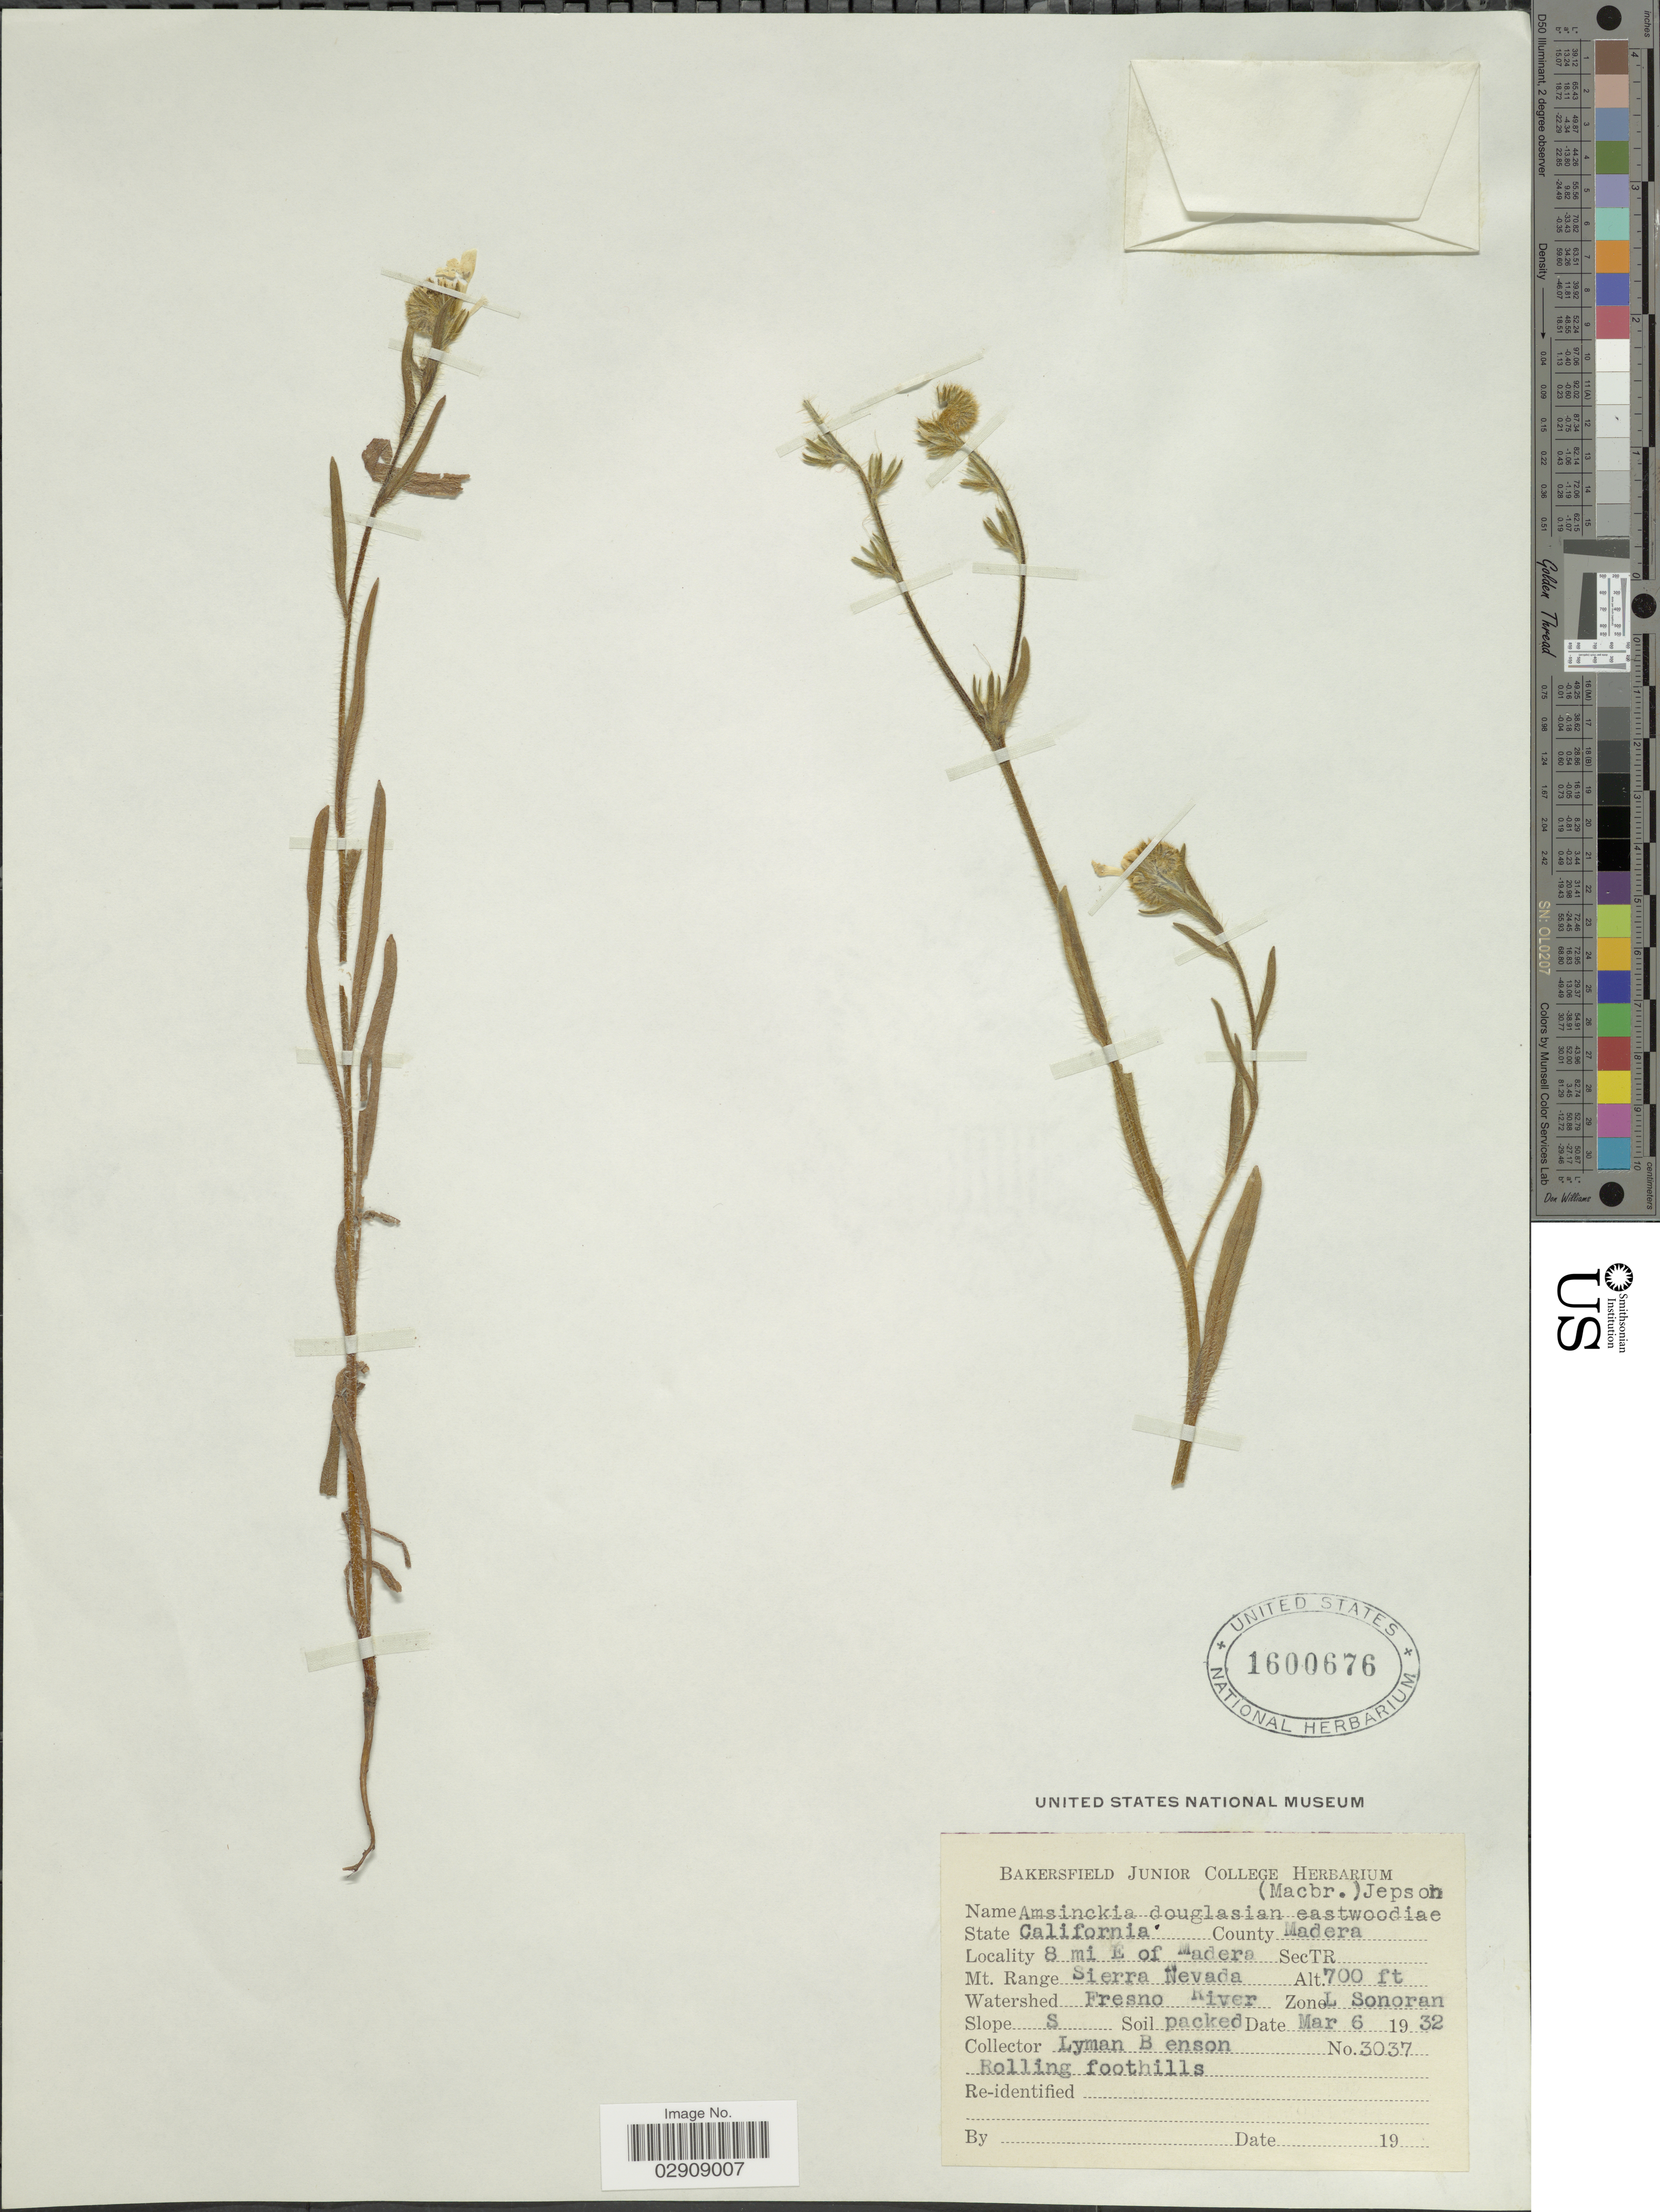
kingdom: Plantae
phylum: Tracheophyta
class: Magnoliopsida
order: Boraginales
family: Boraginaceae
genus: Amsinckia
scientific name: Amsinckia eastwoodiae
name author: J.F. Macbr.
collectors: L. D. Benson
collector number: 3037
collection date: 1932-03-06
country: United States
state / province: California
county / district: Madera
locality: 8 mi E of Madera. State California. County Madera. Mt. Range Sierra Nevada.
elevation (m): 213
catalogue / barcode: US 1600676